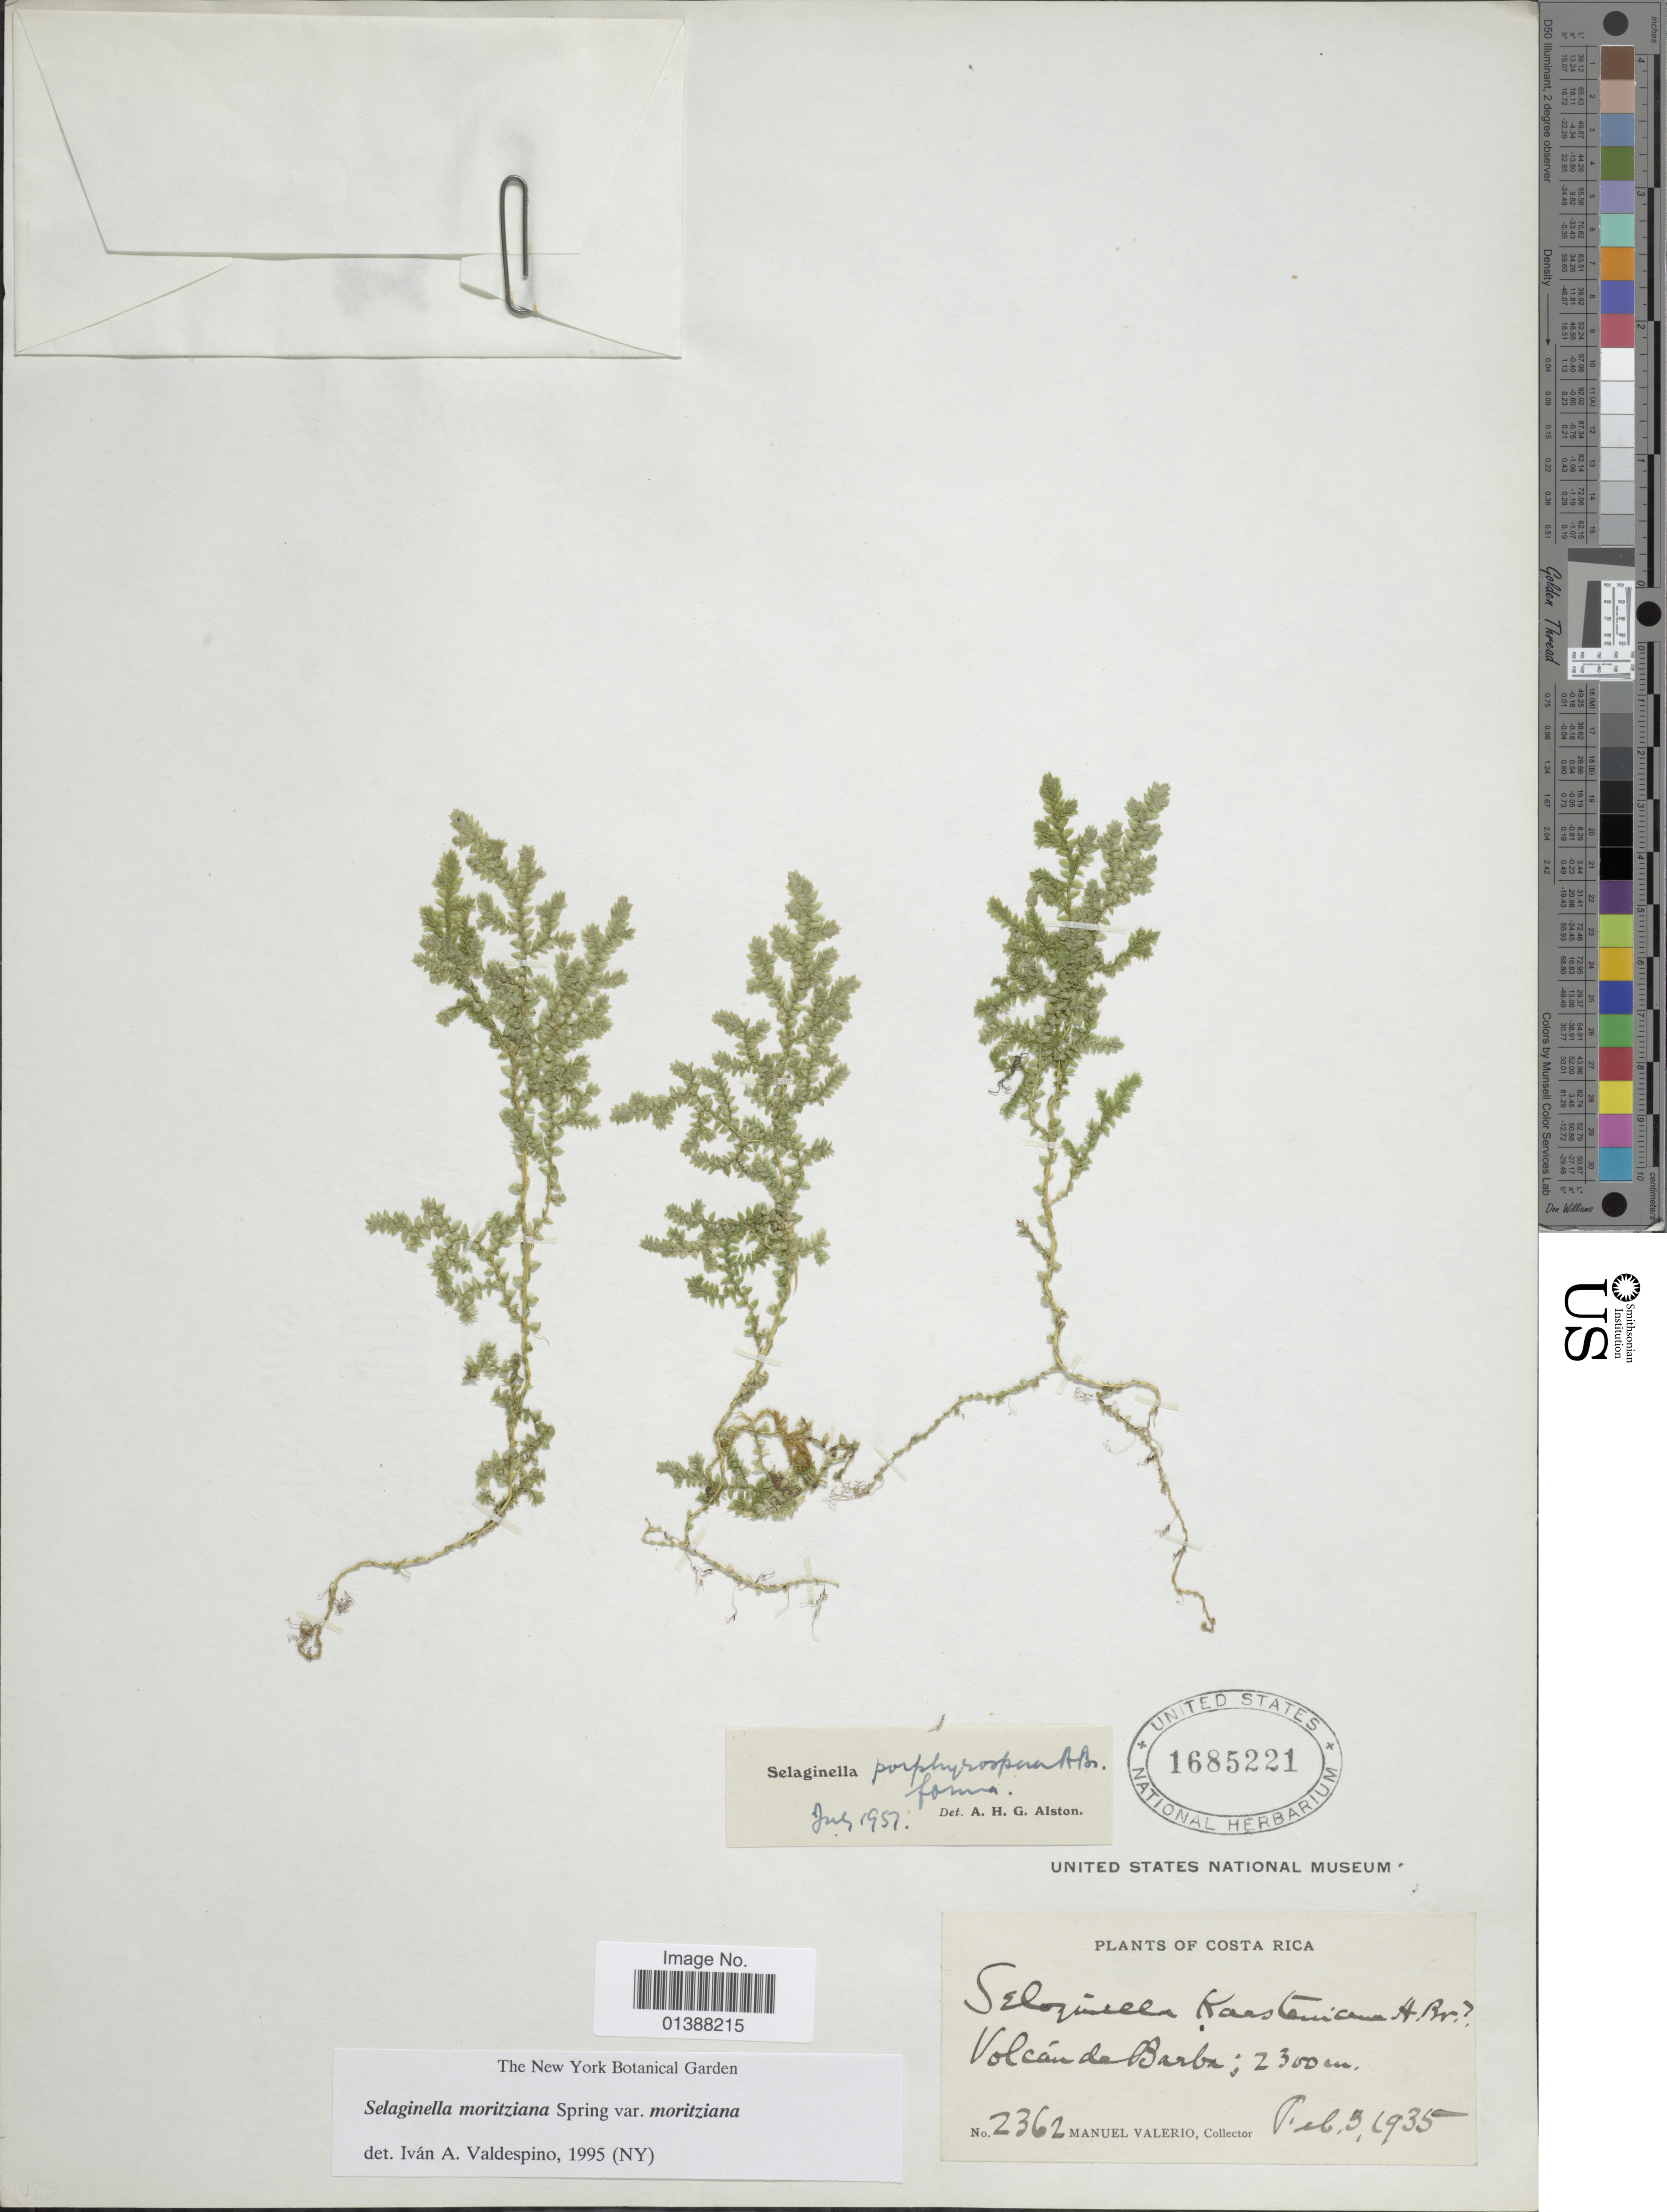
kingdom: Plantae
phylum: Tracheophyta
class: Lycopodiopsida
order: Selaginellales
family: Selaginellaceae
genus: Selaginella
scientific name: Selaginella moritziana var. moritziana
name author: Spring ex Klotzsch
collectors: M. Valerio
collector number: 2362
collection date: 1935-02-05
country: Costa Rica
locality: Volcán de Barba [Barva Volcano]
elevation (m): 2300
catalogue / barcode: US 1685221